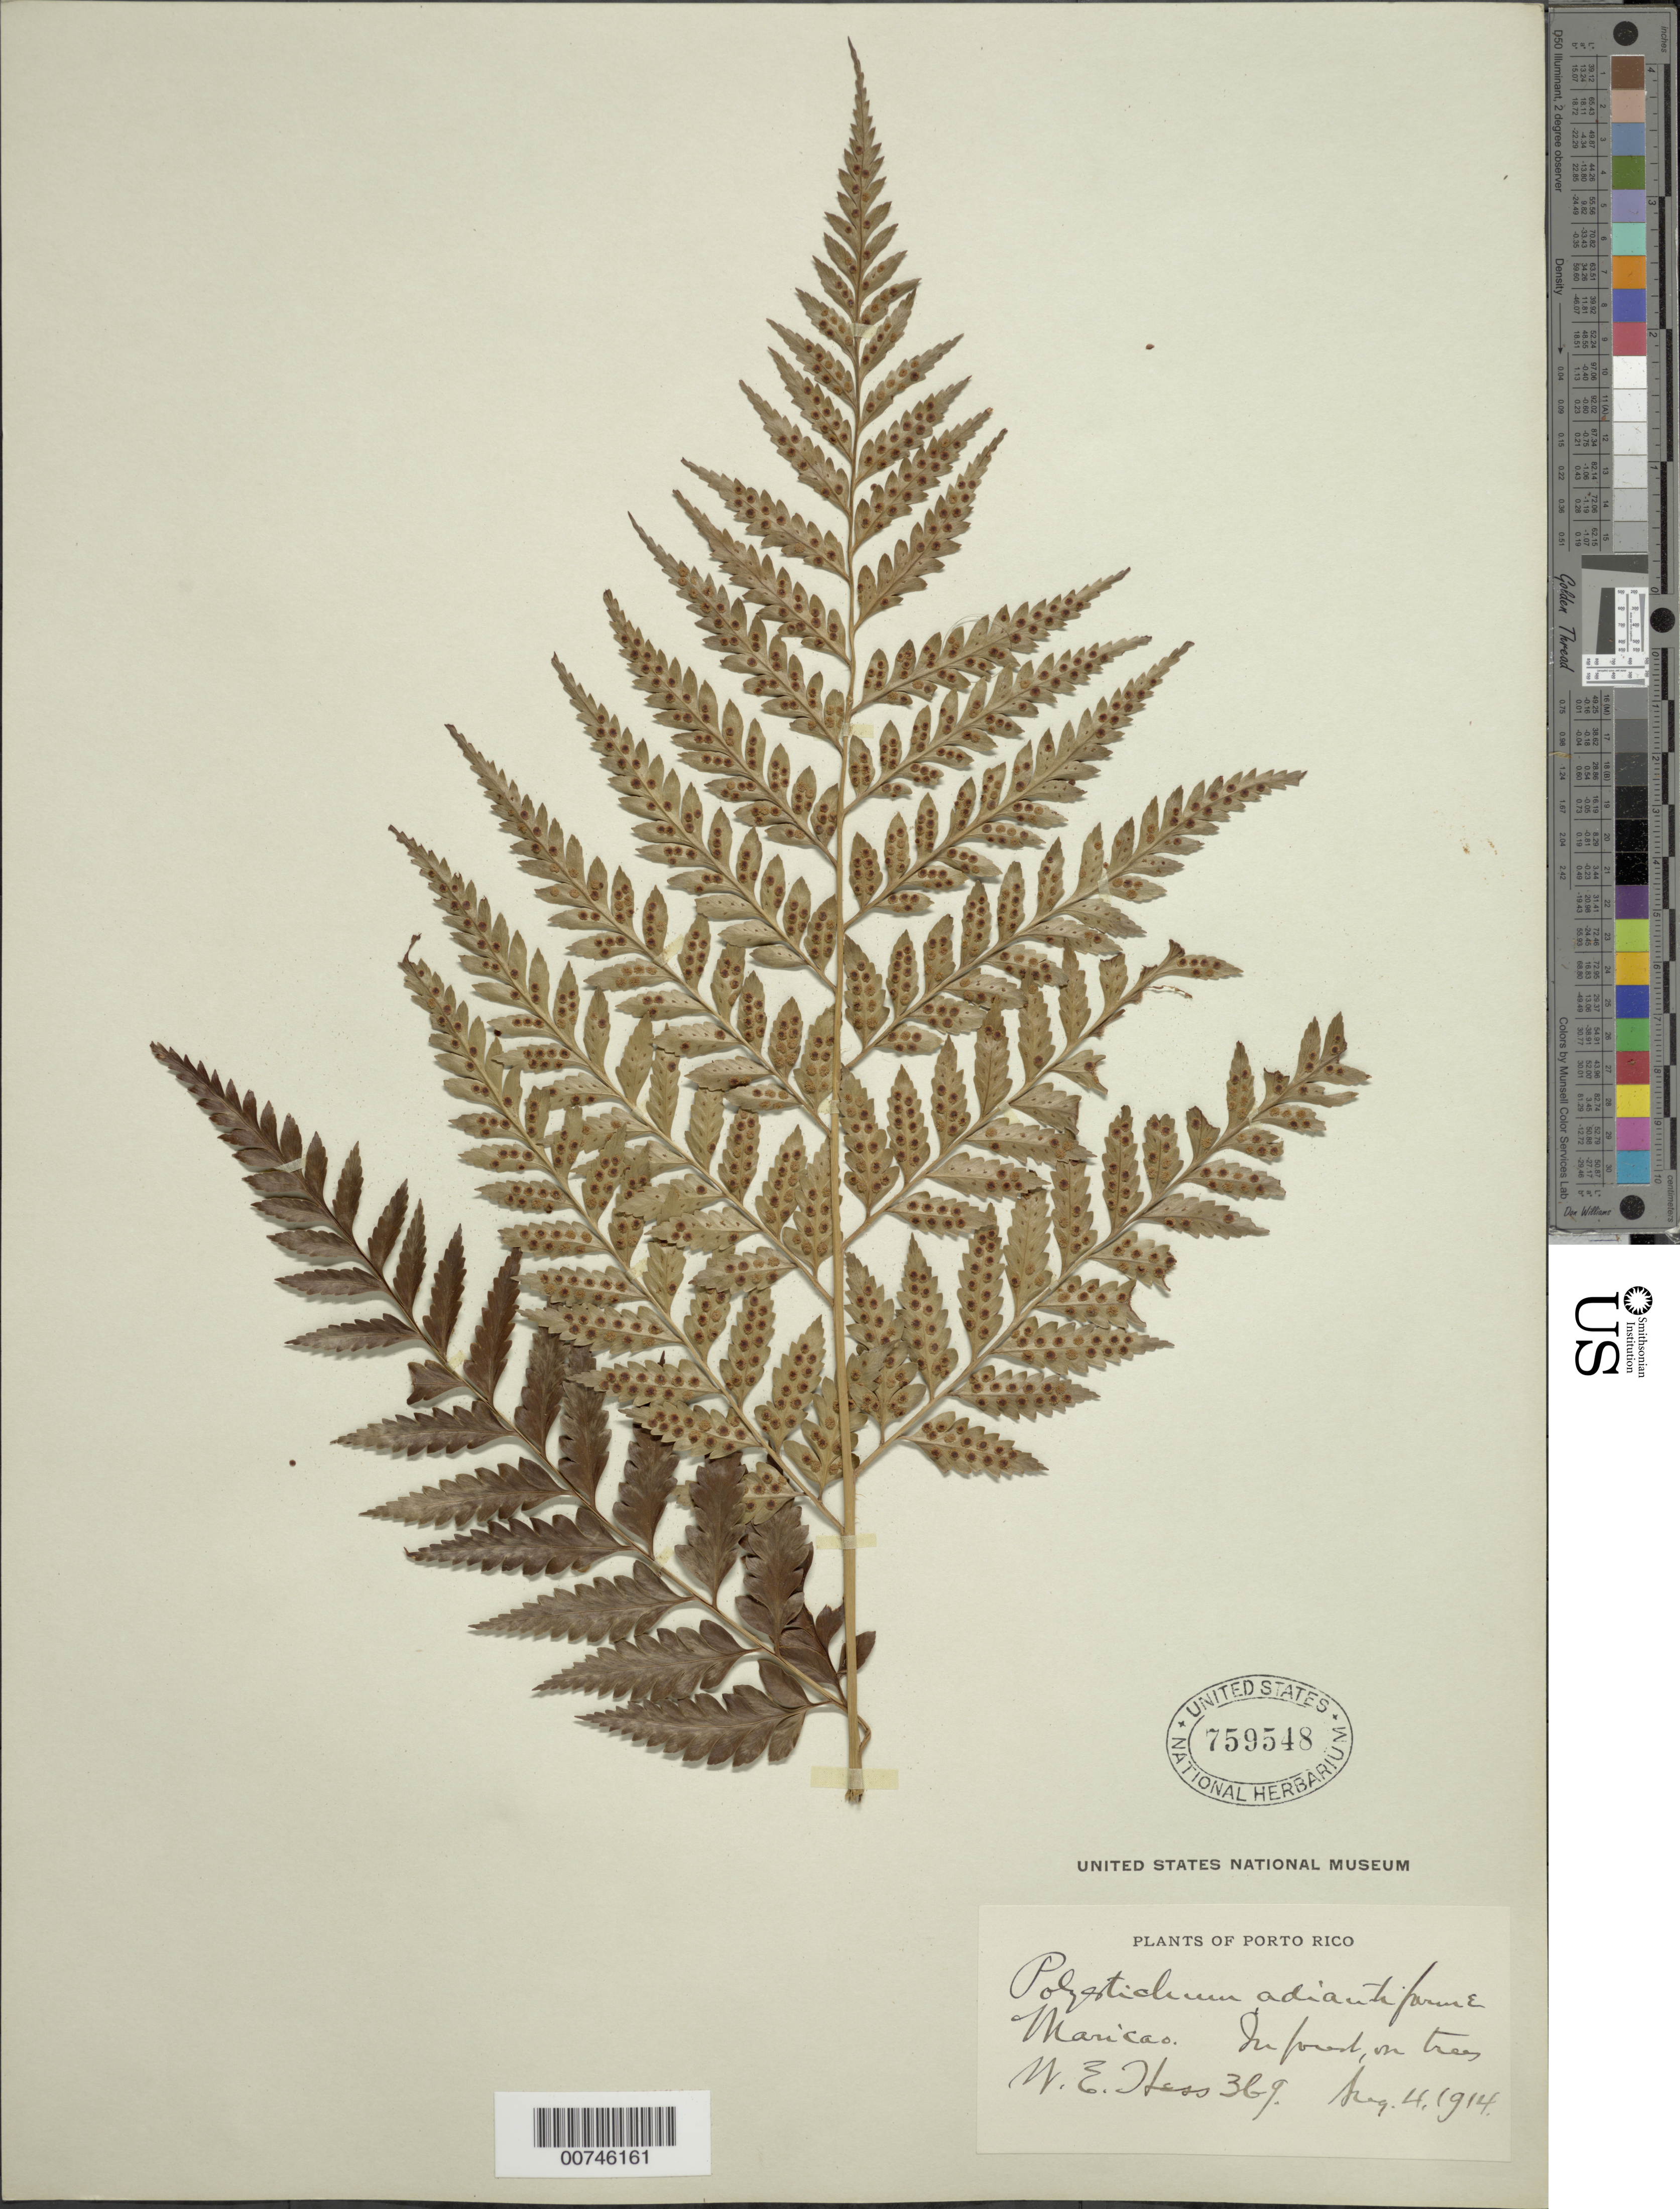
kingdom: Plantae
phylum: Tracheophyta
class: Polypodiopsida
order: Polypodiales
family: Dryopteridaceae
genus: Rumohra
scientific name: Rumohra adiantiformis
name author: (G. Forst.) Ching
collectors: W. Hess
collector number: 369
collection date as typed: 04 Aug 1914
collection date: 1914-08-04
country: Puerto Rico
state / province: Maricao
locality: In forest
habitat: On trees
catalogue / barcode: US 759548